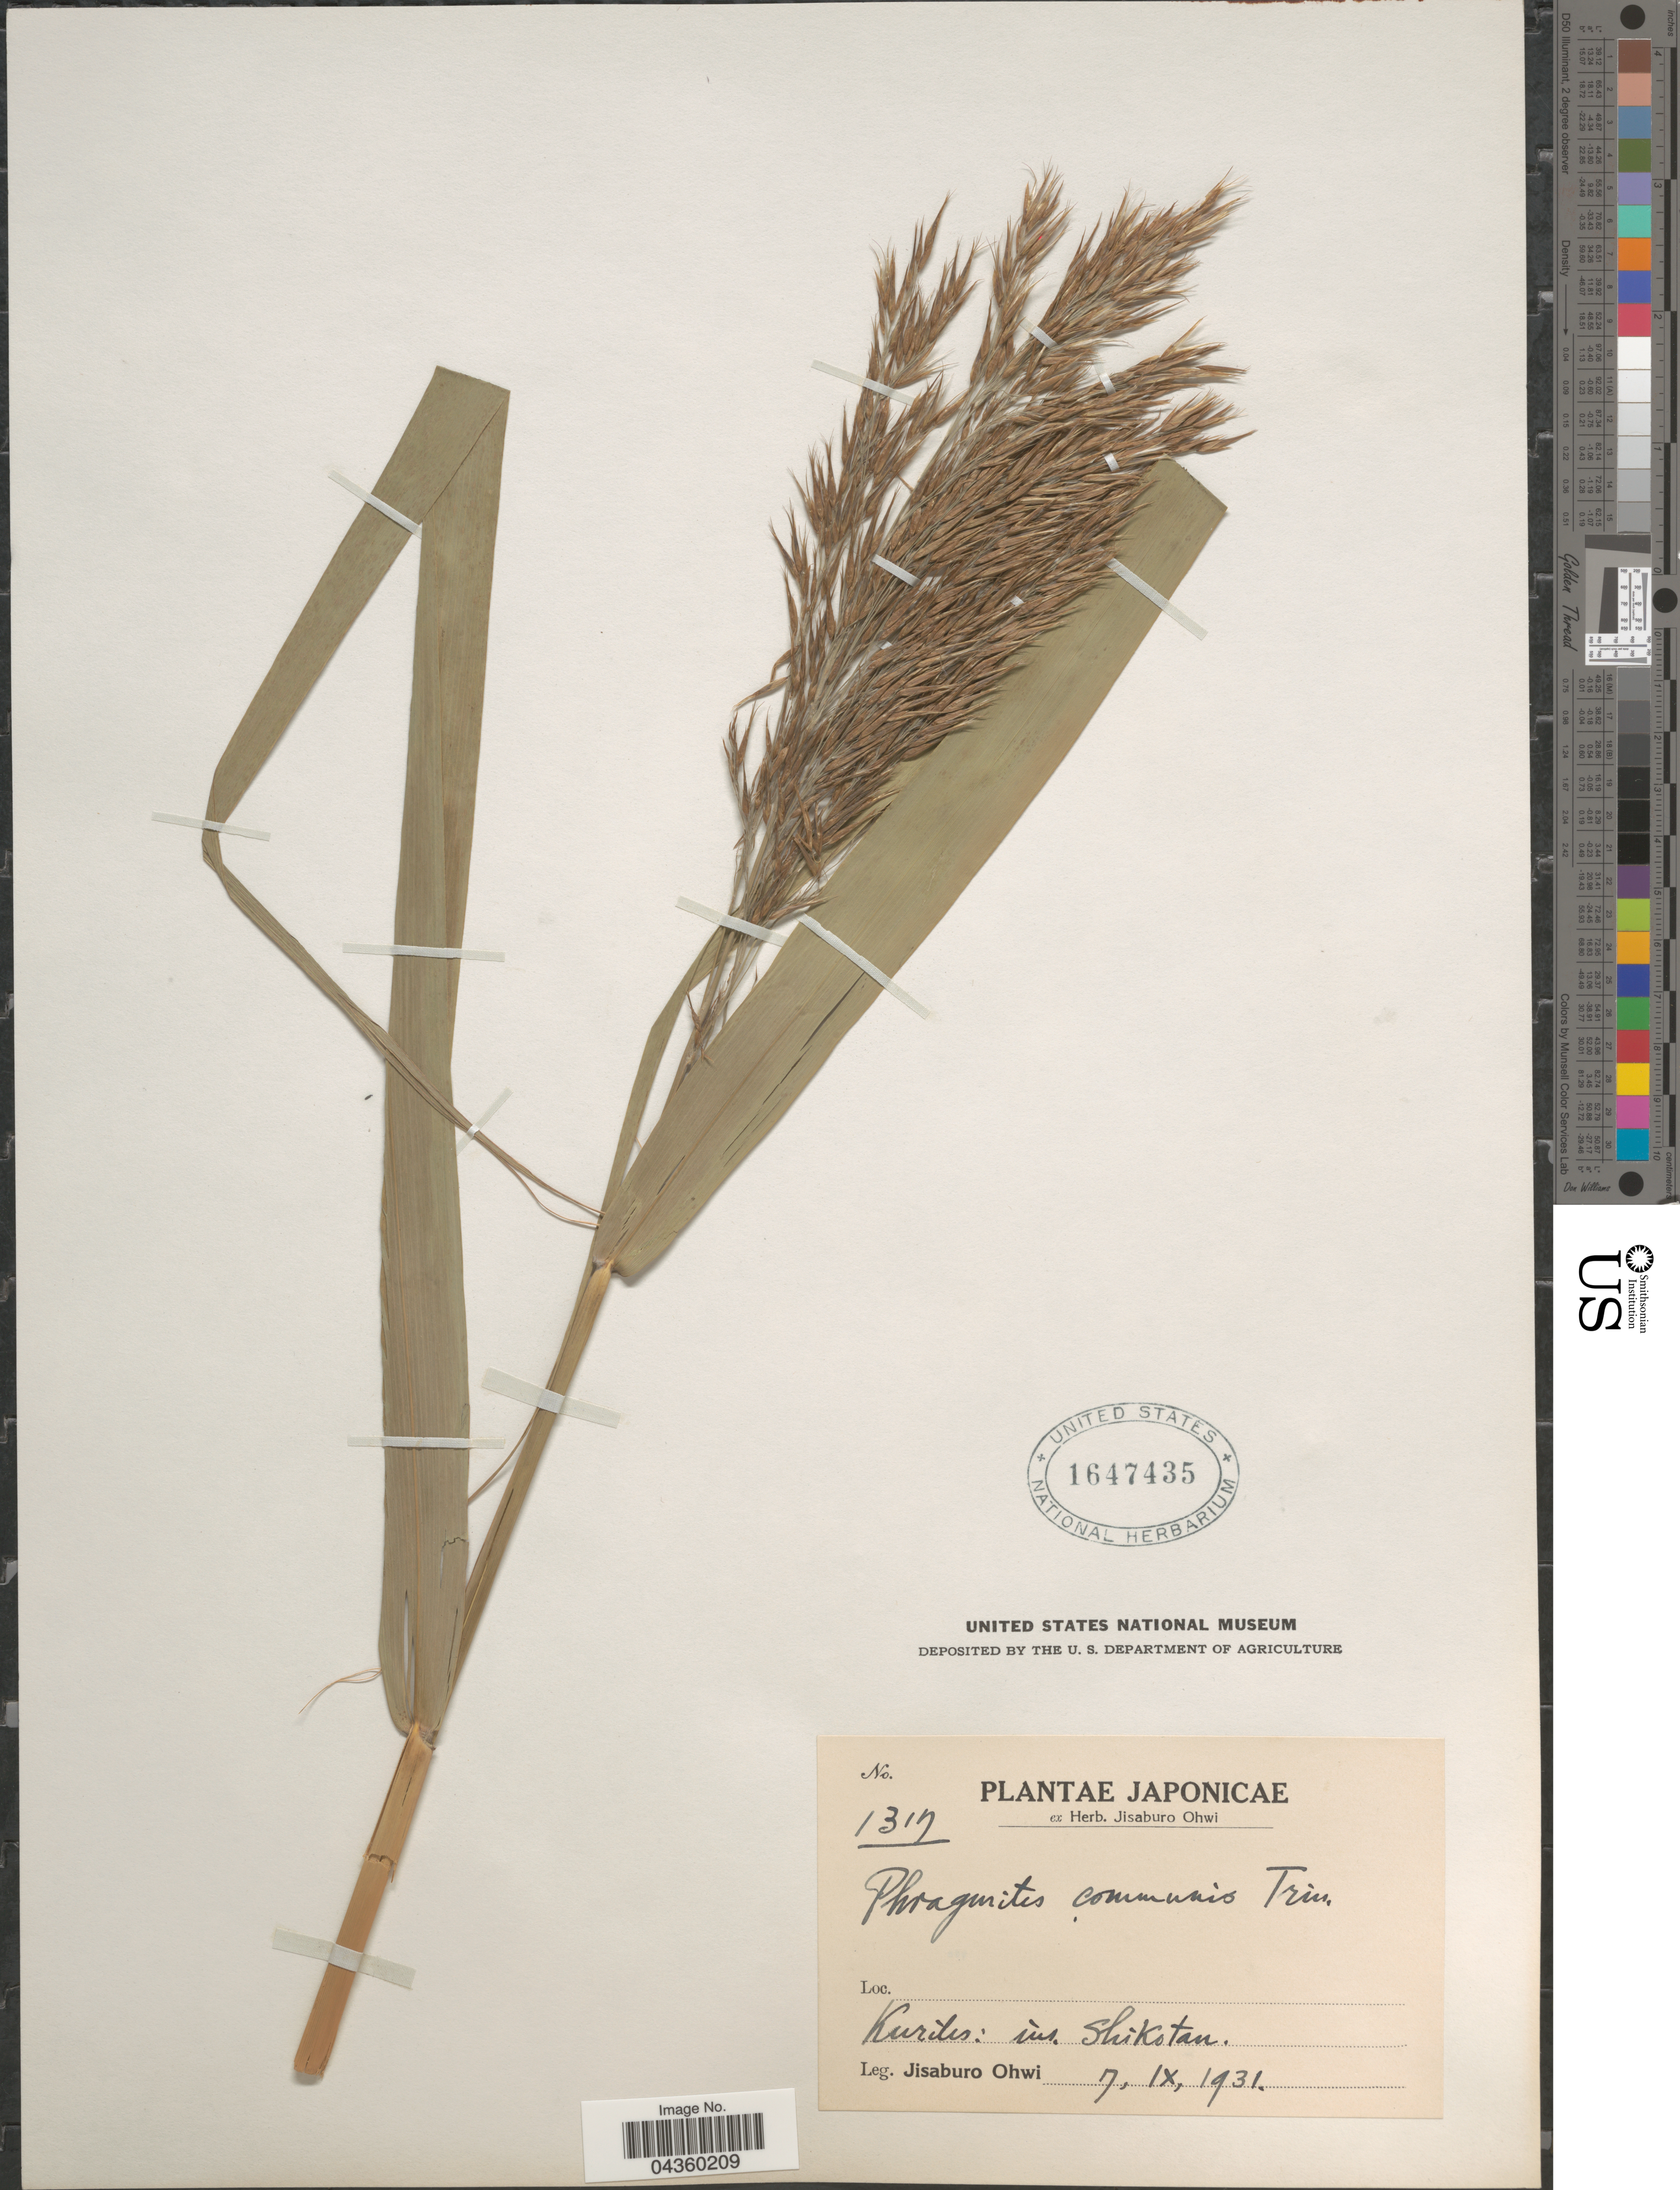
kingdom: Plantae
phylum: Tracheophyta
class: Liliopsida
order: Poales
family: Poaceae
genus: Phragmites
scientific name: Phragmites australis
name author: (Cav.) Trin. ex Steud.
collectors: J. Ohwi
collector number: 1317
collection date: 1931-09-07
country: Japan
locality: Japonicae. Kuriles: ins. Shikotan.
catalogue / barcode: US 1647435